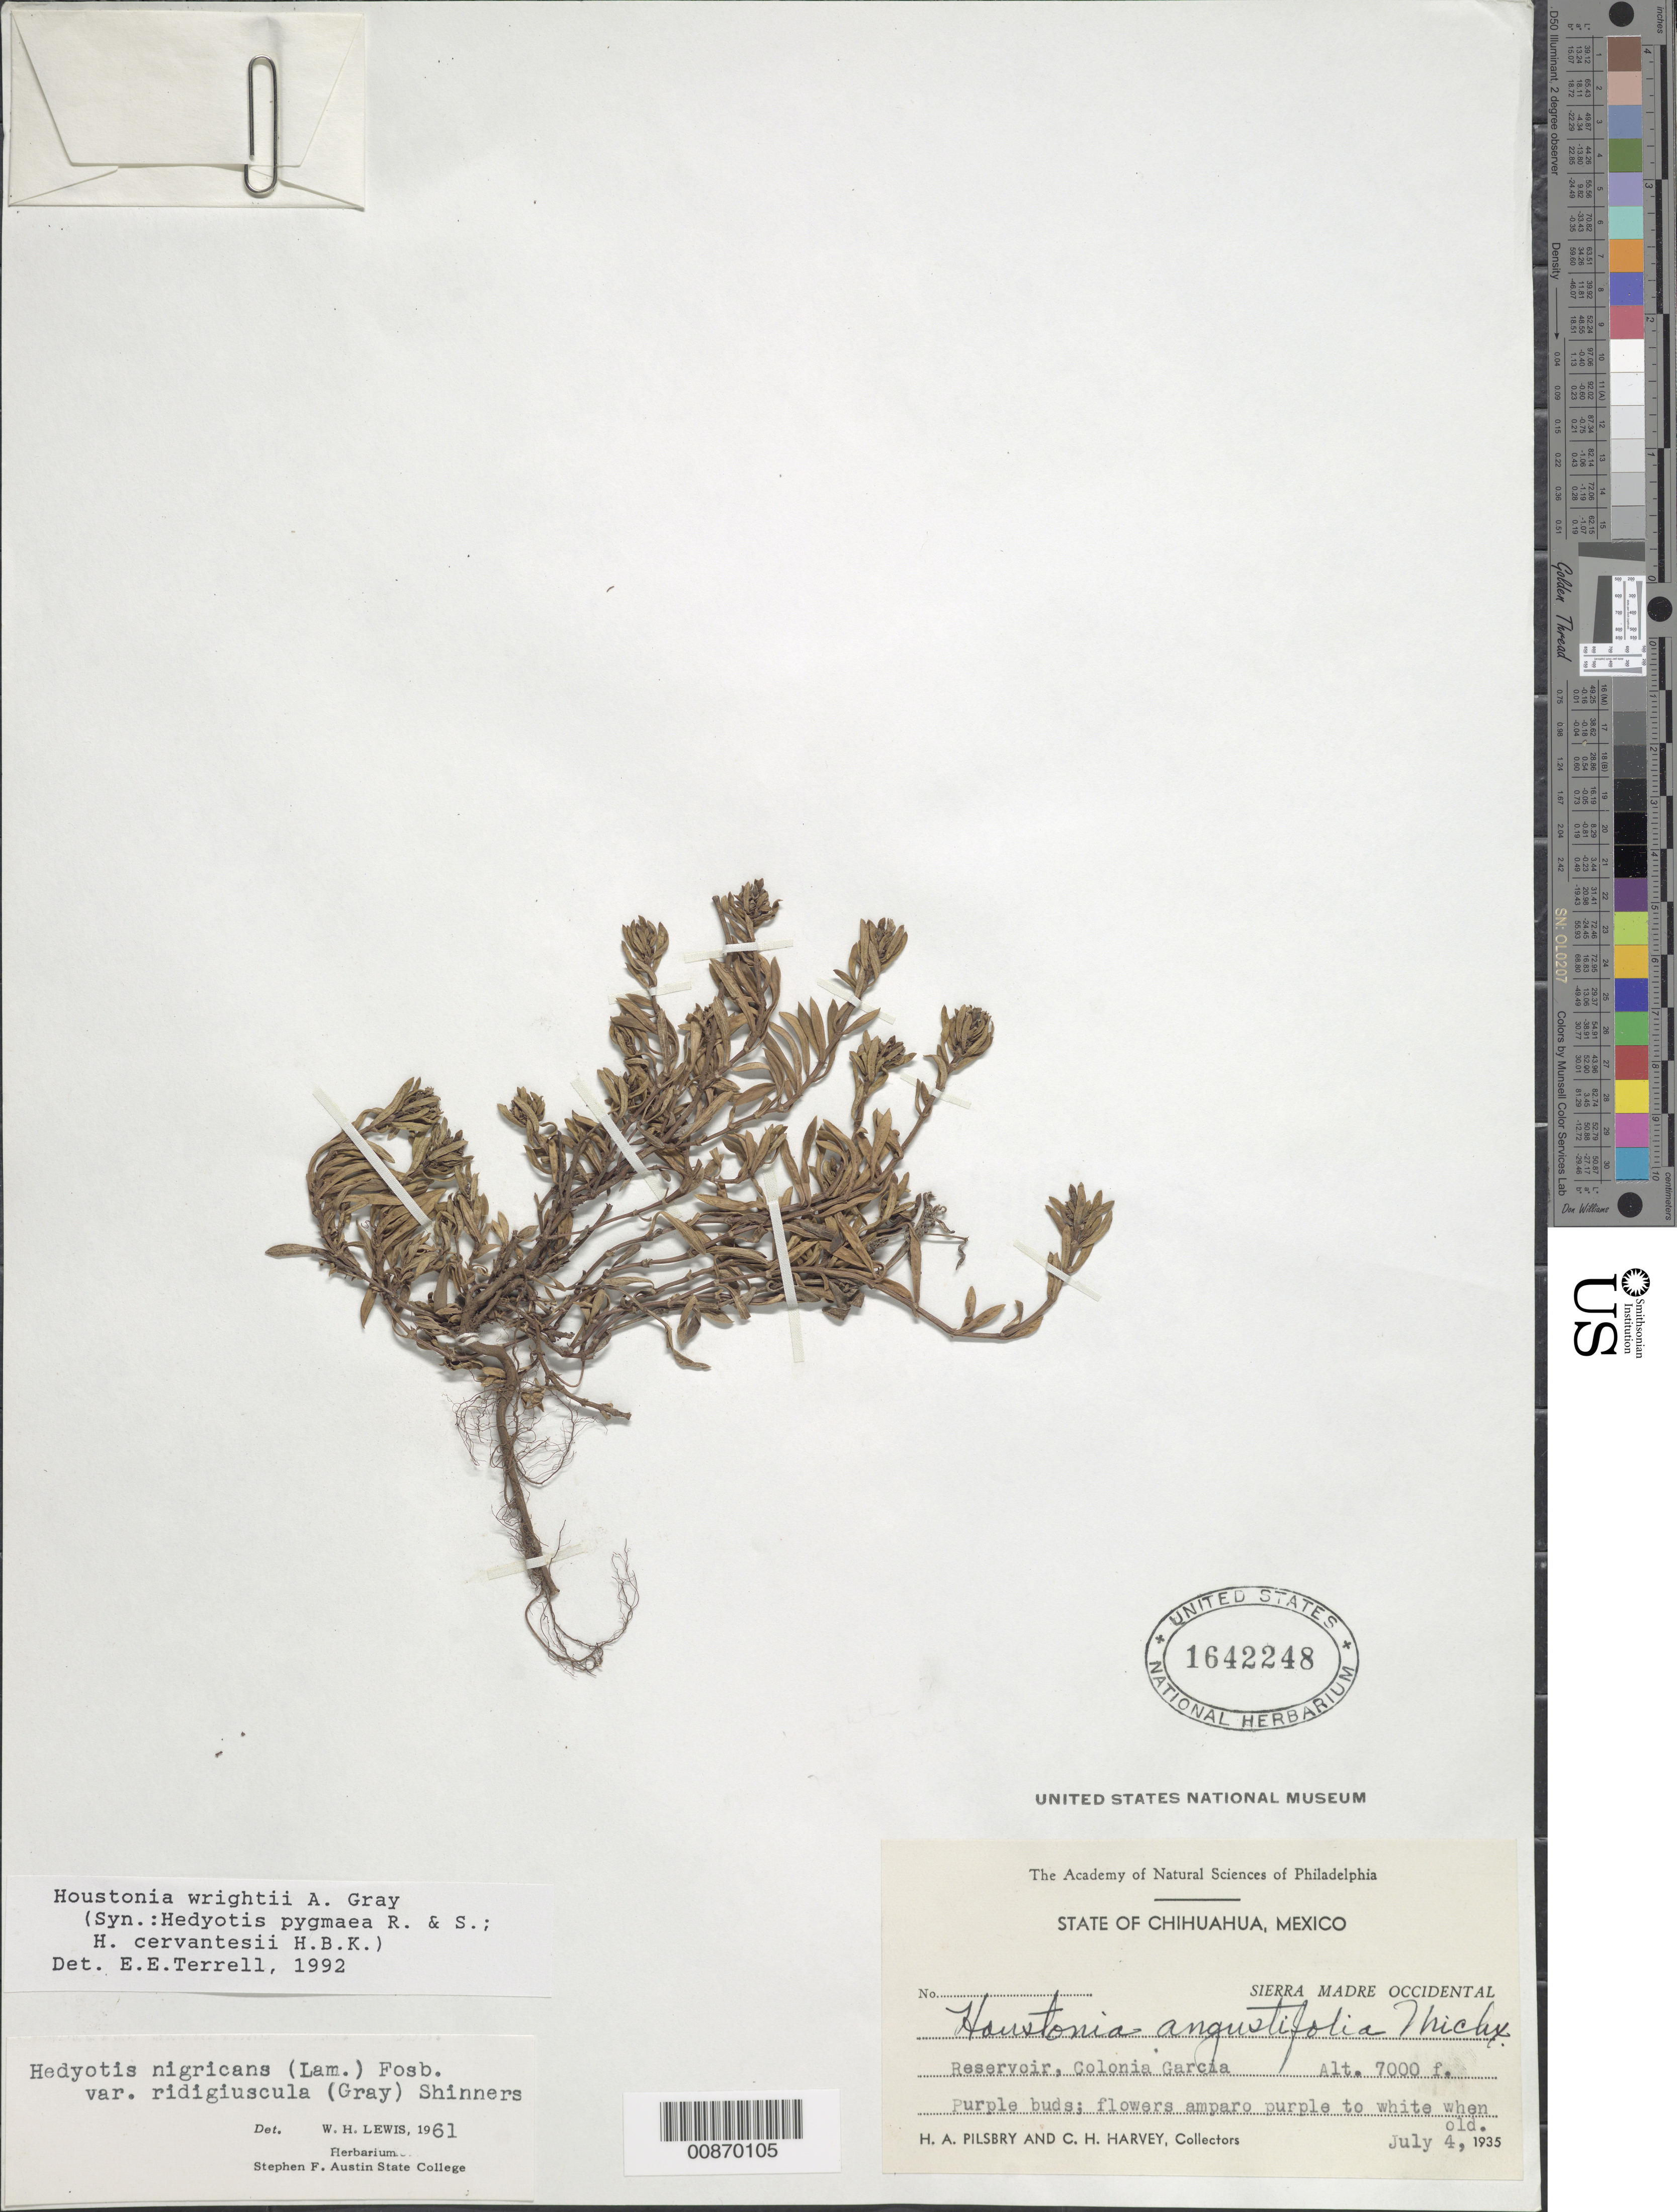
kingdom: Plantae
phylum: Tracheophyta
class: Magnoliopsida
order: Gentianales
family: Rubiaceae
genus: Houstonia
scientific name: Houstonia wrightii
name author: (A. Gray) A. Gray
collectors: H. Pilsbry & C. H. Harvey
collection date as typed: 04 Jul 1935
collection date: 1935-07-04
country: Mexico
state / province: Chihuahua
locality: Reservoir, Colonia García, Sierra Madre Occidental, Chihuahua.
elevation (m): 2134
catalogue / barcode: US 1642248